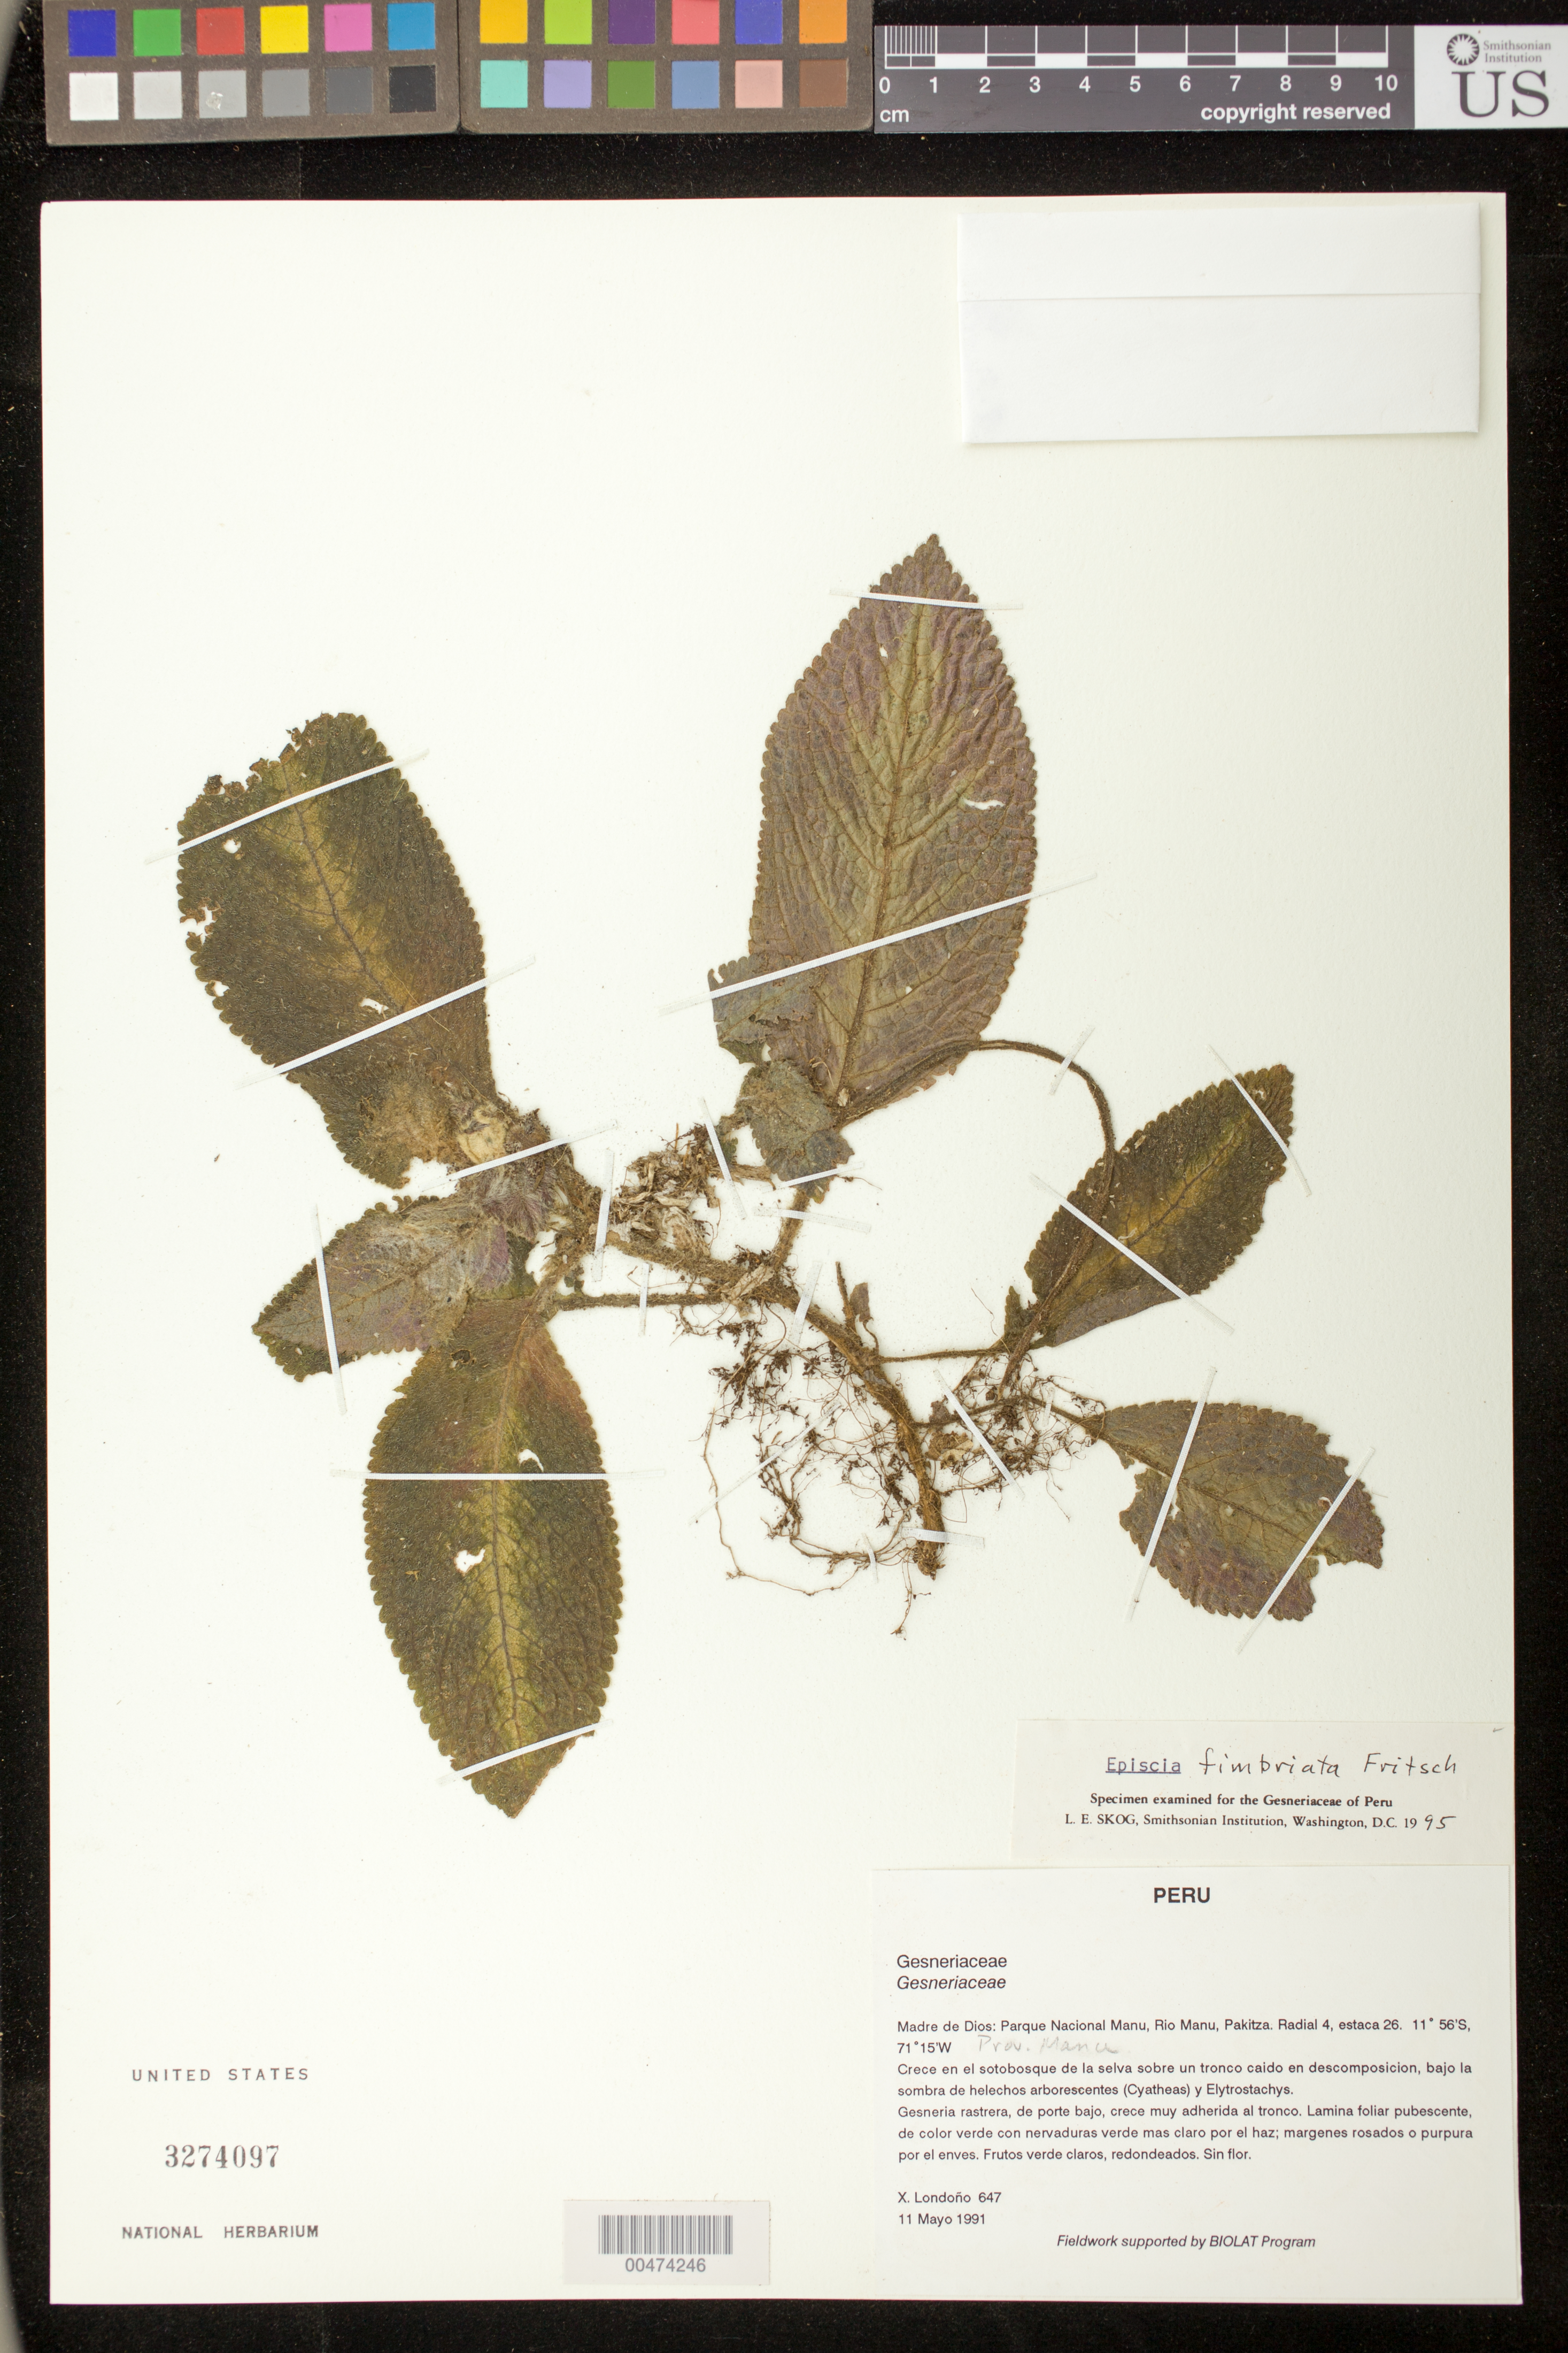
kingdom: Plantae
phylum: Tracheophyta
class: Magnoliopsida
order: Lamiales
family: Gesneriaceae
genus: Episcia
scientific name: Episcia fimbriata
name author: Fritsch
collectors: X. Londoño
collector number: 647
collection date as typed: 11 May 1991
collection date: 1991-05-11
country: Peru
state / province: Madre de Dios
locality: Manu National Park, Rio Manu, Pakitza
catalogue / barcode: US 3274097